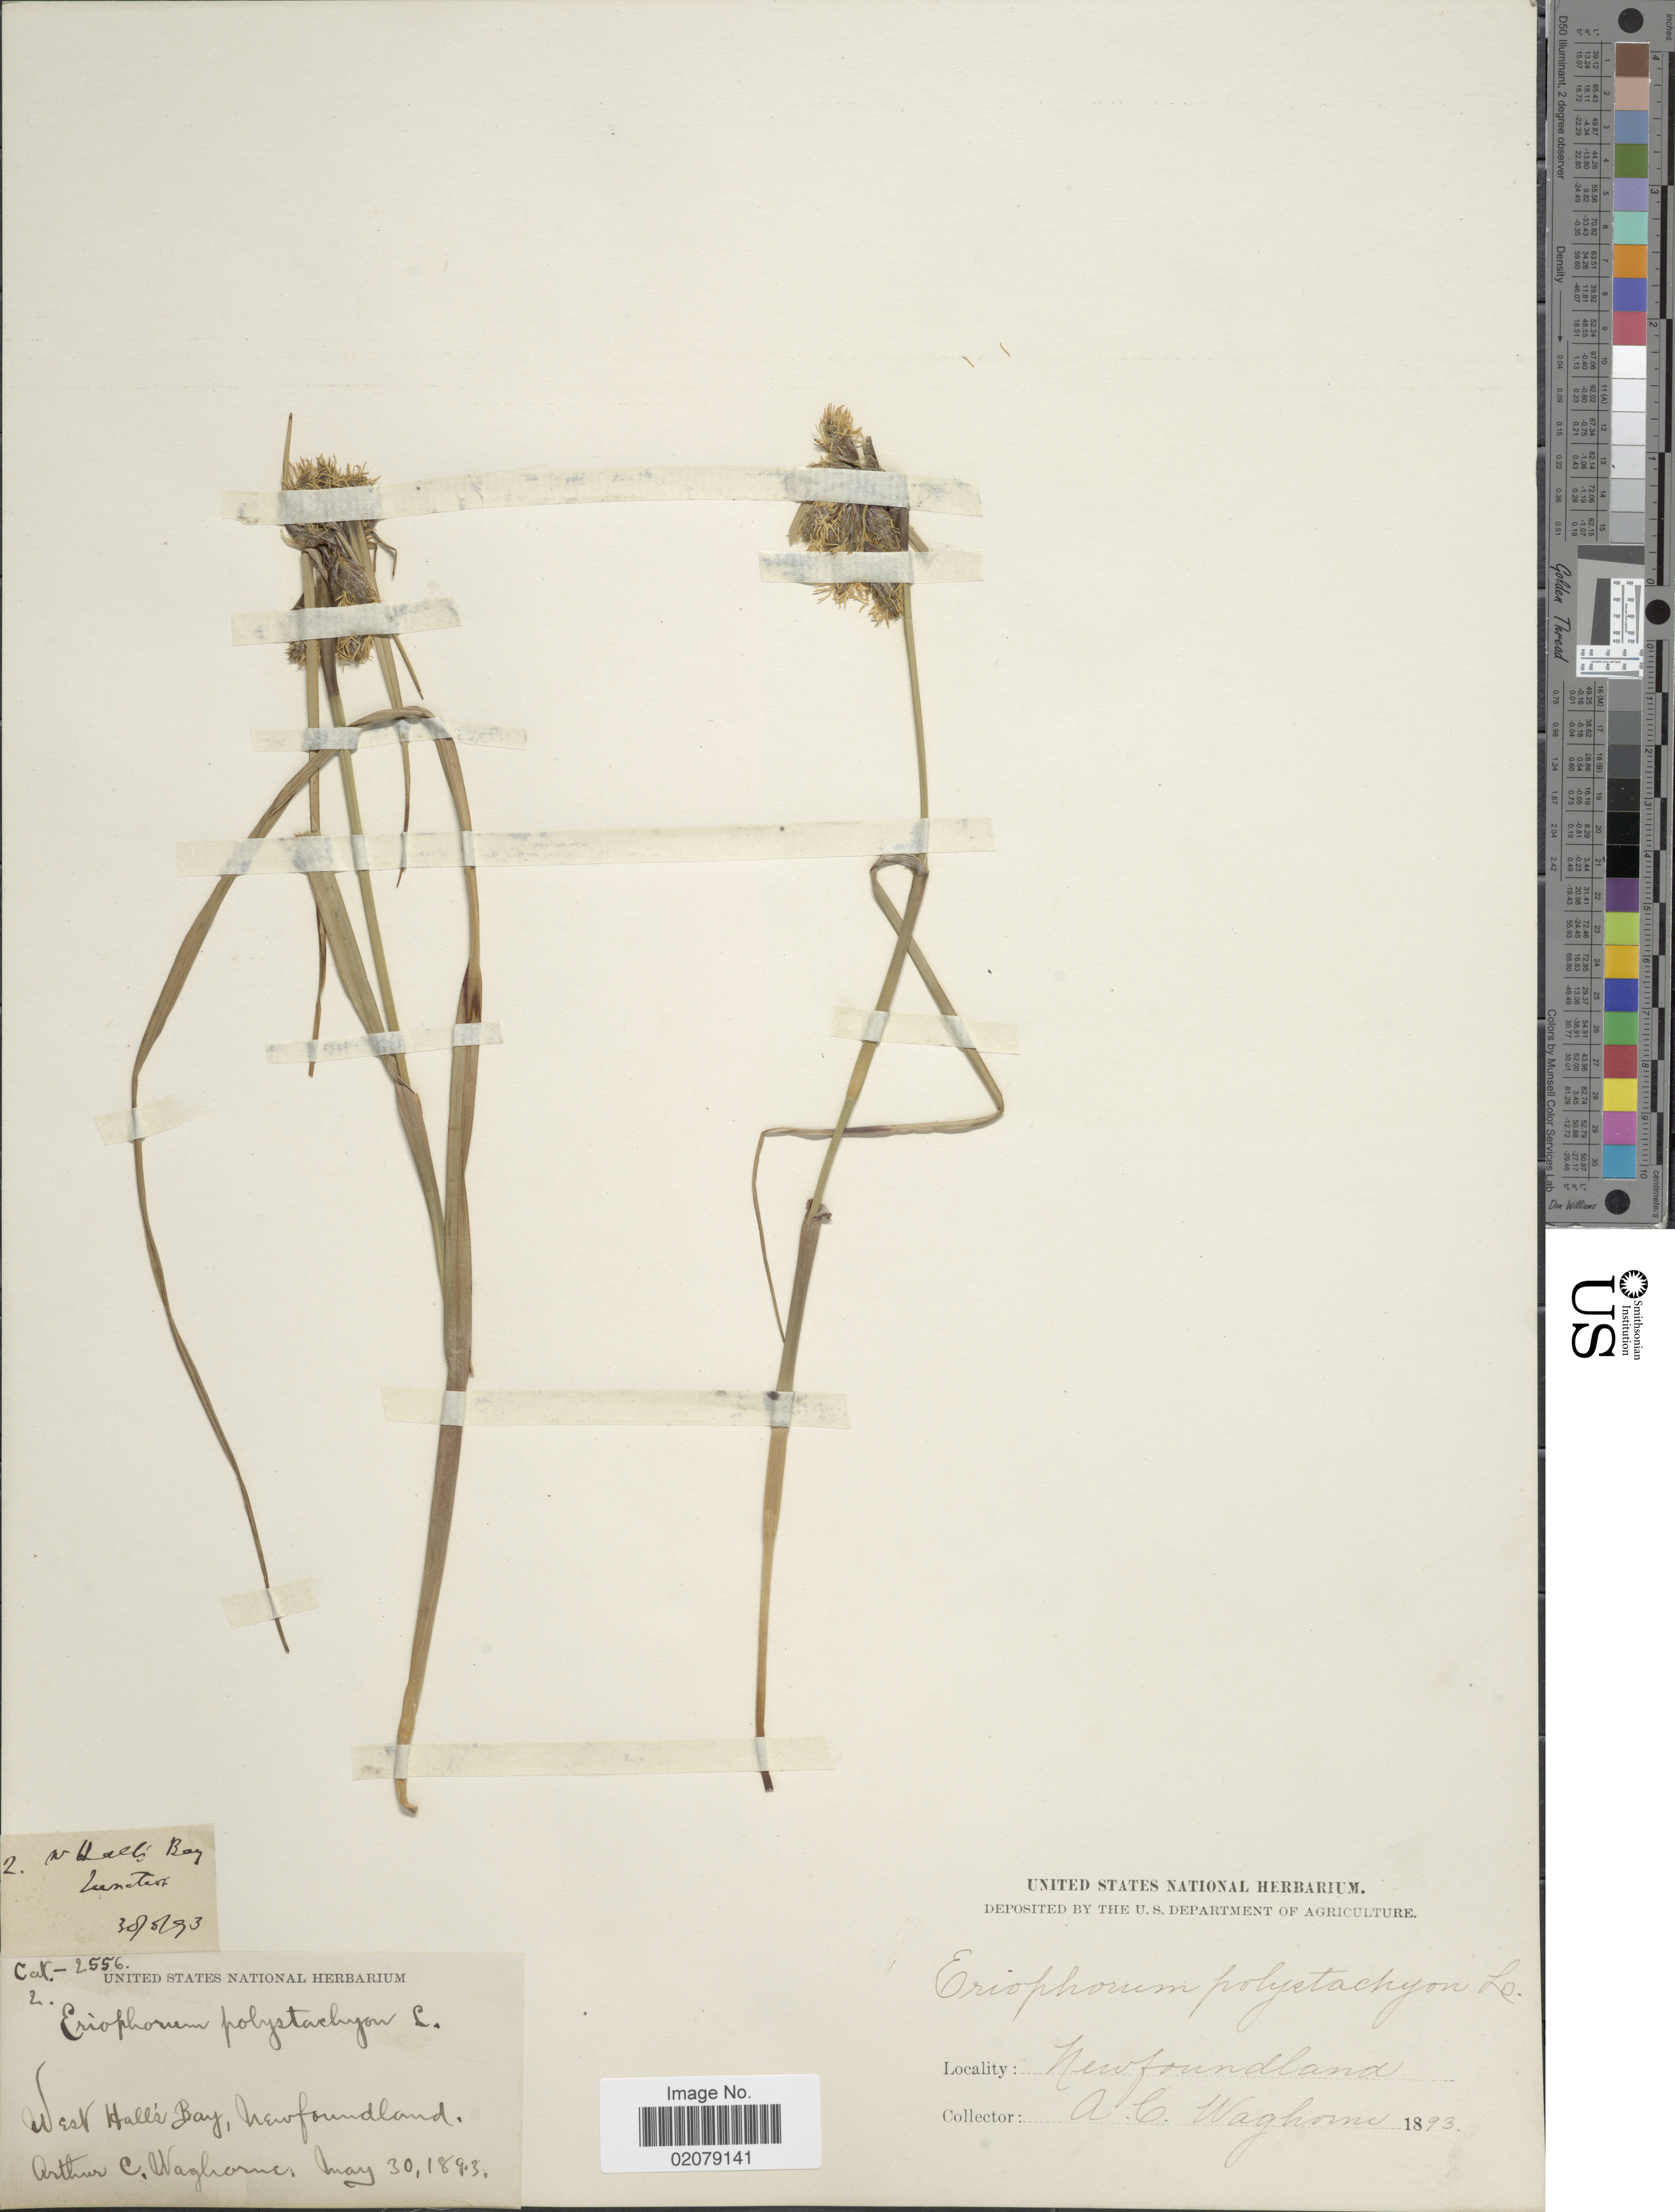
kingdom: Plantae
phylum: Tracheophyta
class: Liliopsida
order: Poales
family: Cyperaceae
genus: Eriophorum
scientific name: Eriophorum viridicarinatum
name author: (Englem.) Fernald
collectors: A. Waghorne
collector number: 2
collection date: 1893-05-30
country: Canada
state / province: Newfoundland and Labrador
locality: West Hall's Bay